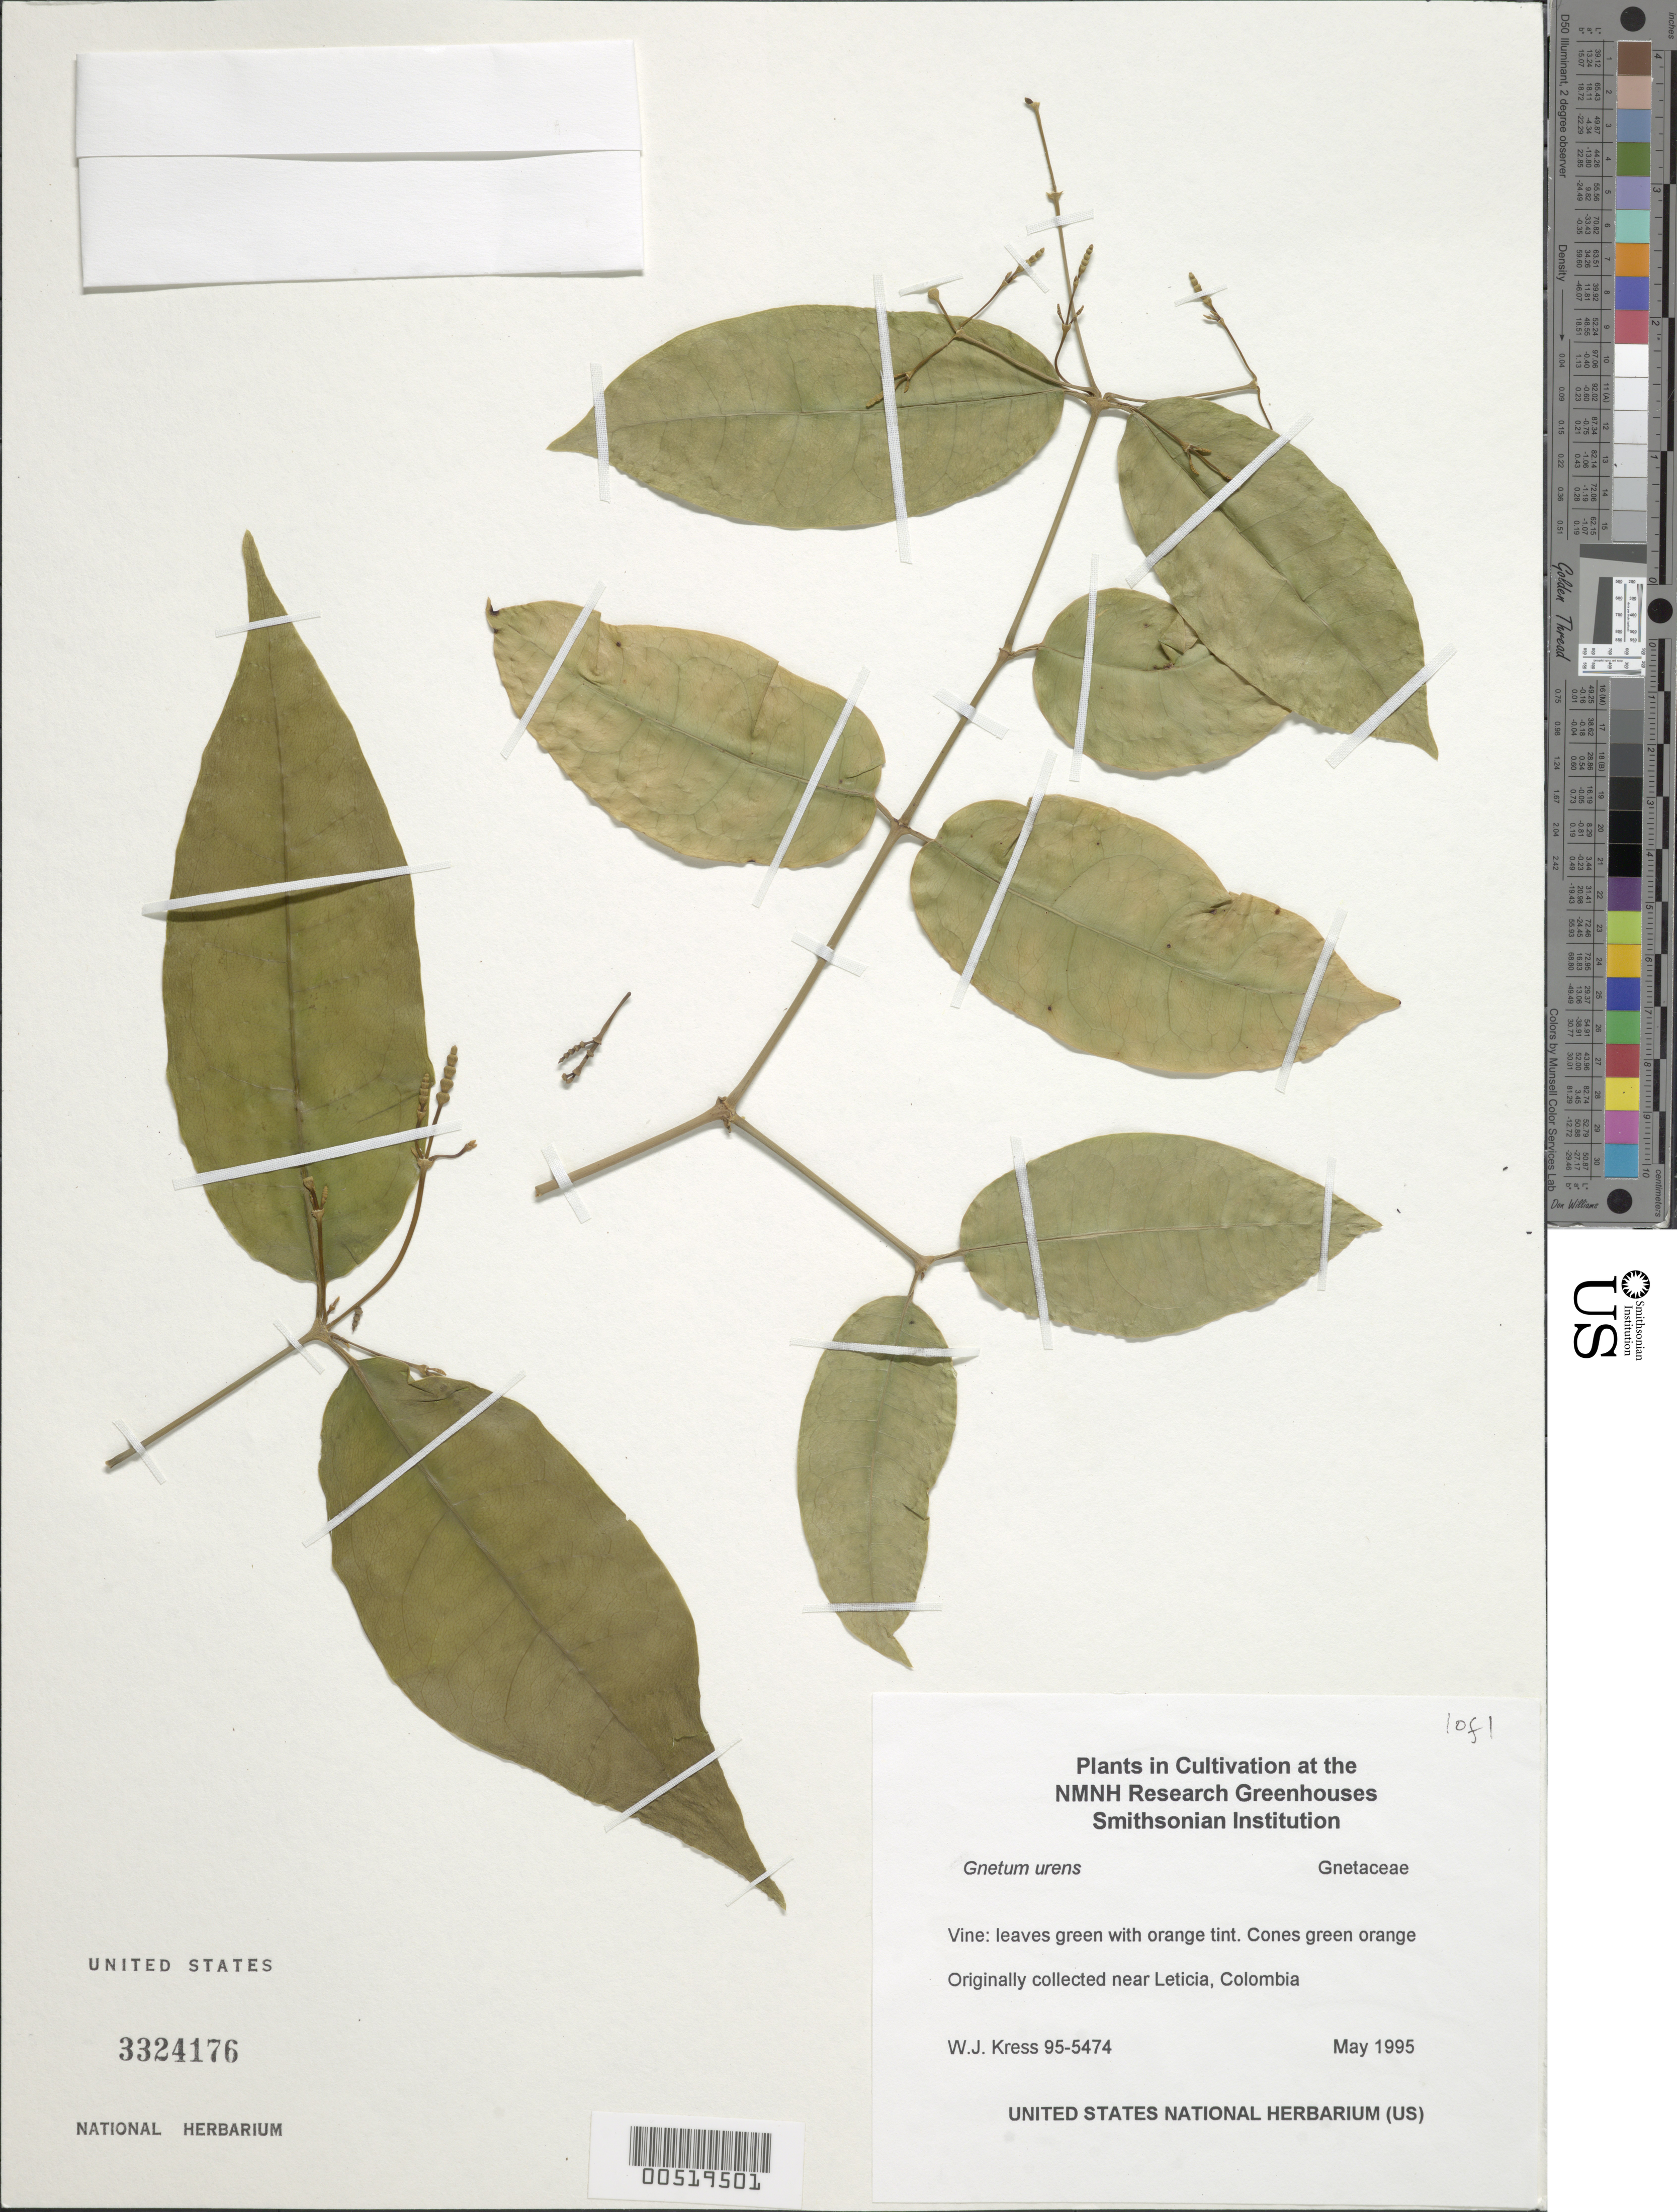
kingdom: Plantae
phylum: Tracheophyta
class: Gnetopsida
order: Gnetales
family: Gnetaceae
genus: Gnetum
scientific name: Gnetum urens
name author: (Aubl.) Blume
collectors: W. J. Kress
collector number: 95-5474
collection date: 1995-05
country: United States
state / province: Maryland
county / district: Prince George's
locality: MSC Botany Research Greenhouses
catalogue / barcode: US 3324176